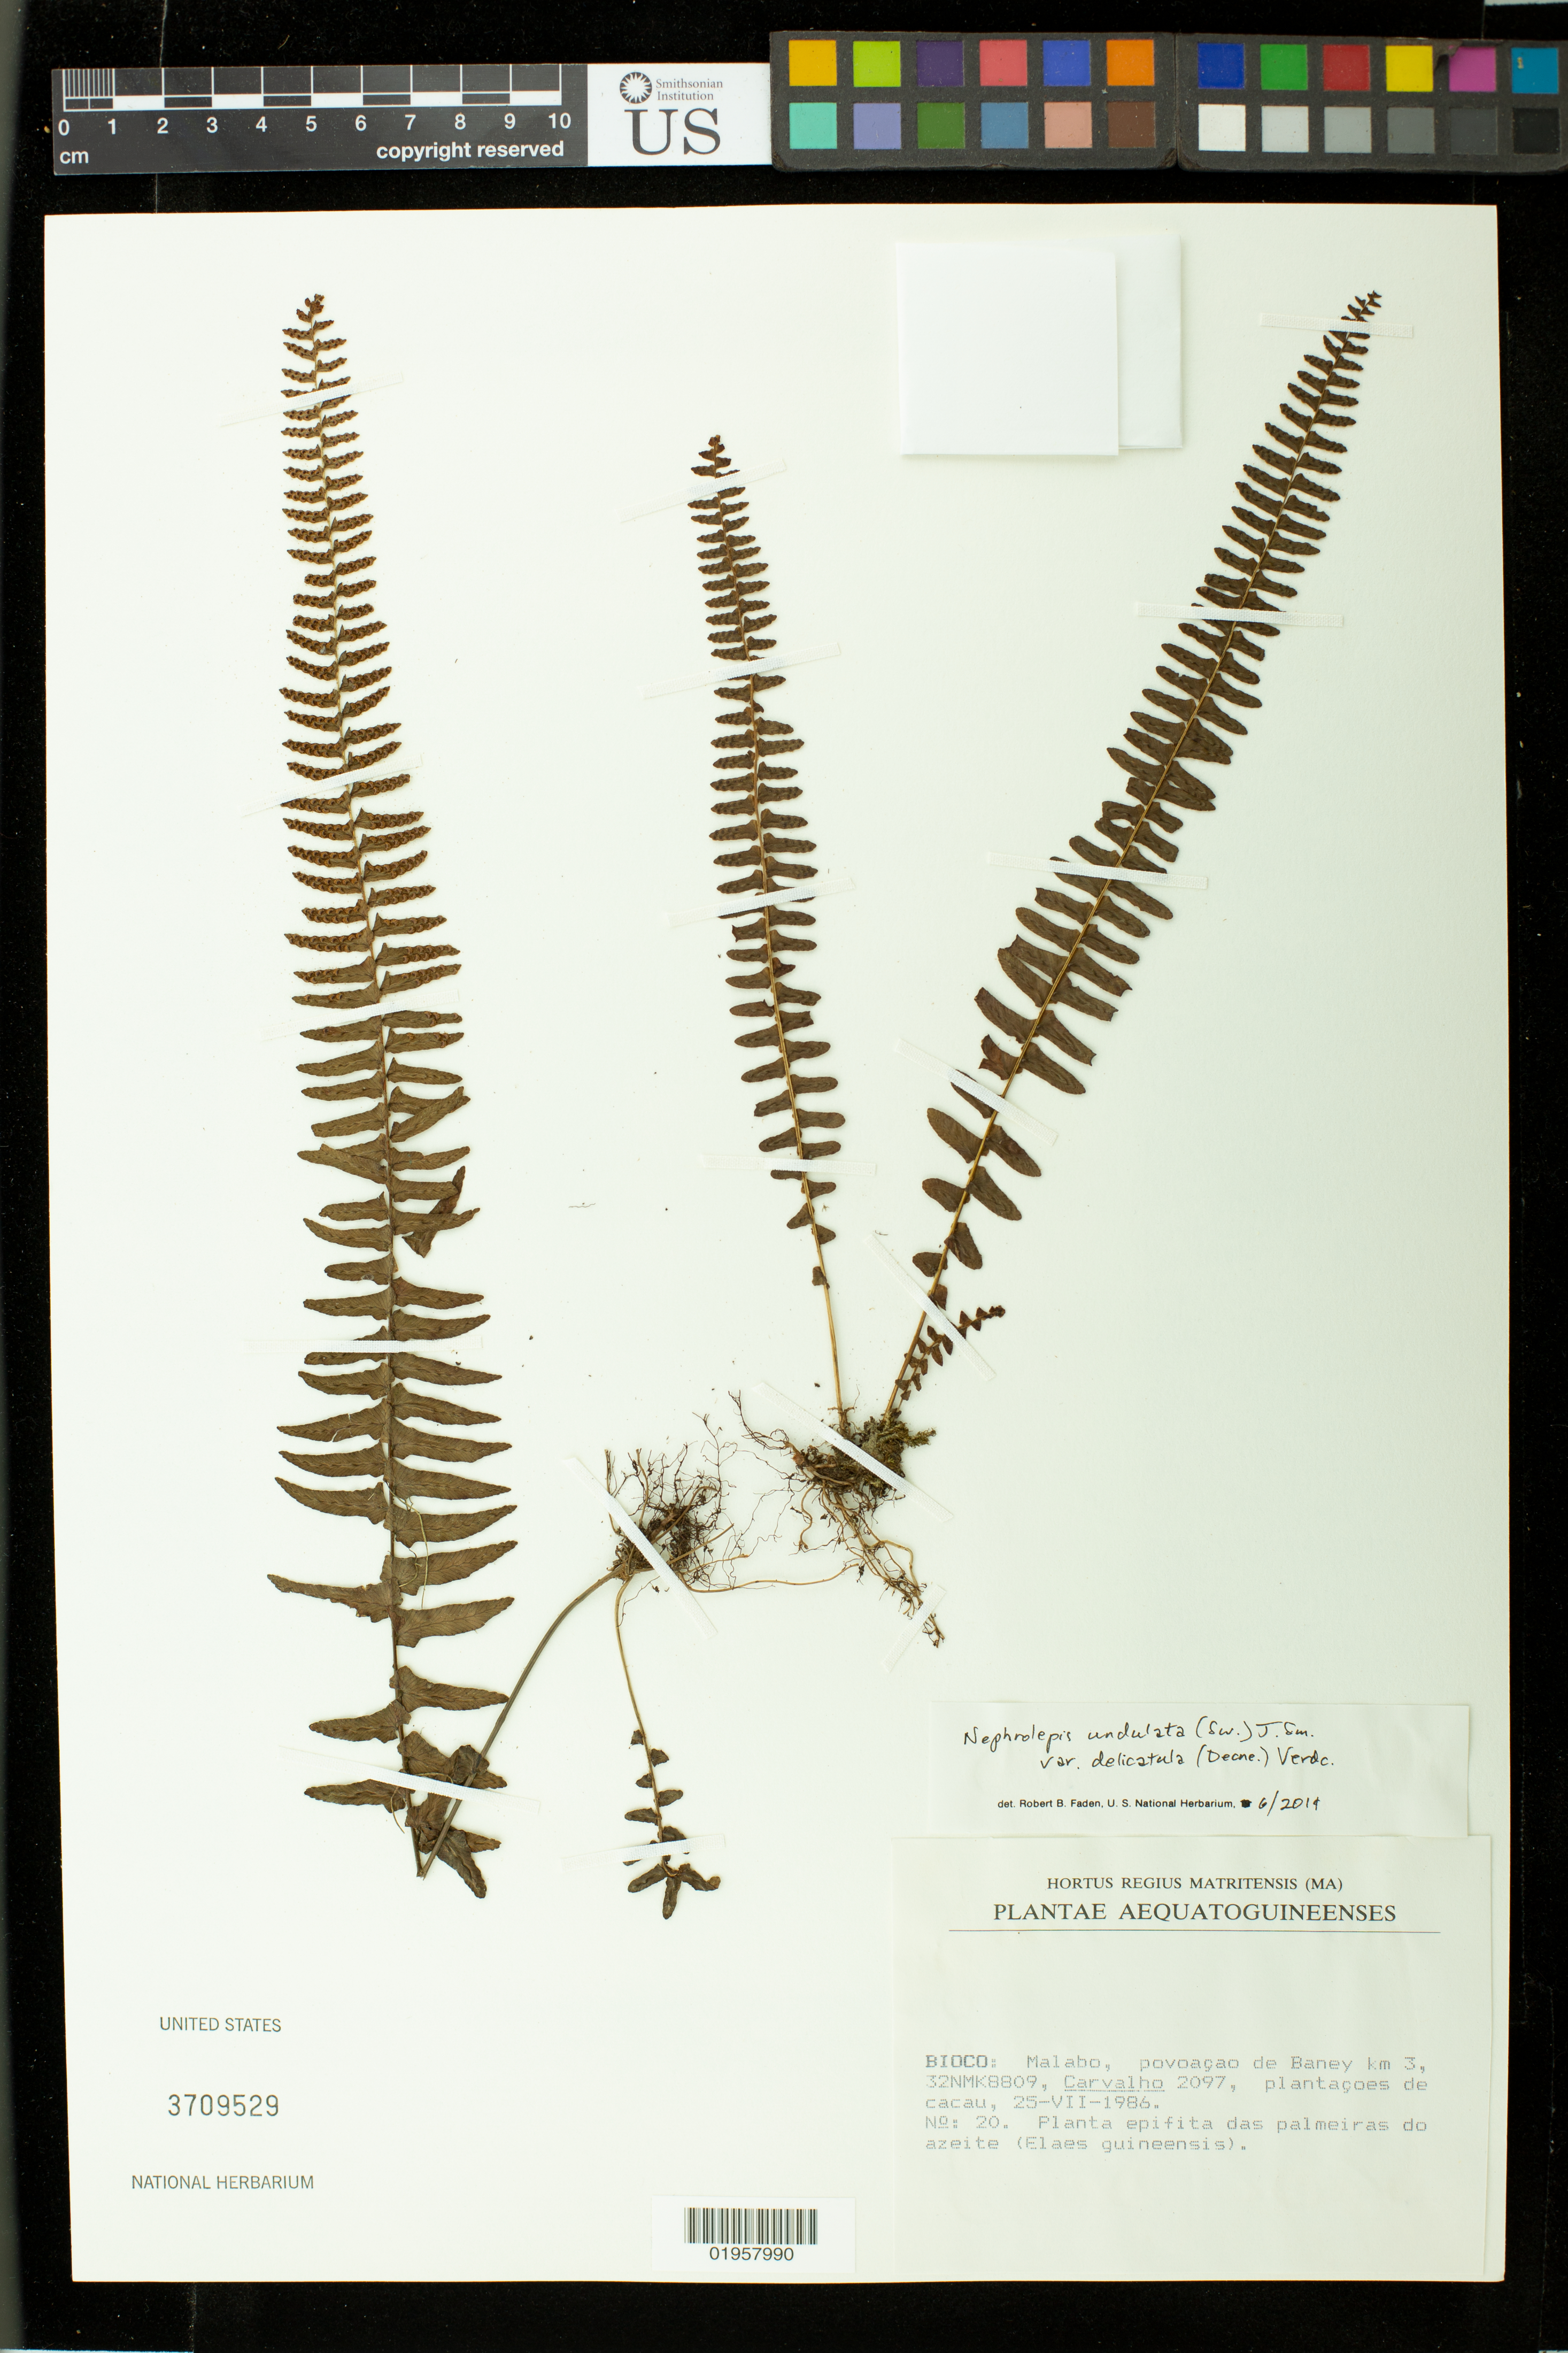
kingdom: Plantae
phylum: Tracheophyta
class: Polypodiopsida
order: Polypodiales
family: Nephrolepidaceae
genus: Nephrolepis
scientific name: Nephrolepis undulata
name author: J. Sm.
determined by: Faden, Robert B., (US), Smithsonian Institution - National Museum of Natural History (UNITED STATES)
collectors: -- Carvalho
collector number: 2097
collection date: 1986-07-25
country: Equatorial Guinea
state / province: Bioko Norte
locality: Bioco [Bioko]. Malabo, povaçao de Baney km 3, 32NMK8809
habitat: Plantaçoes de cacau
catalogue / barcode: US 3709529